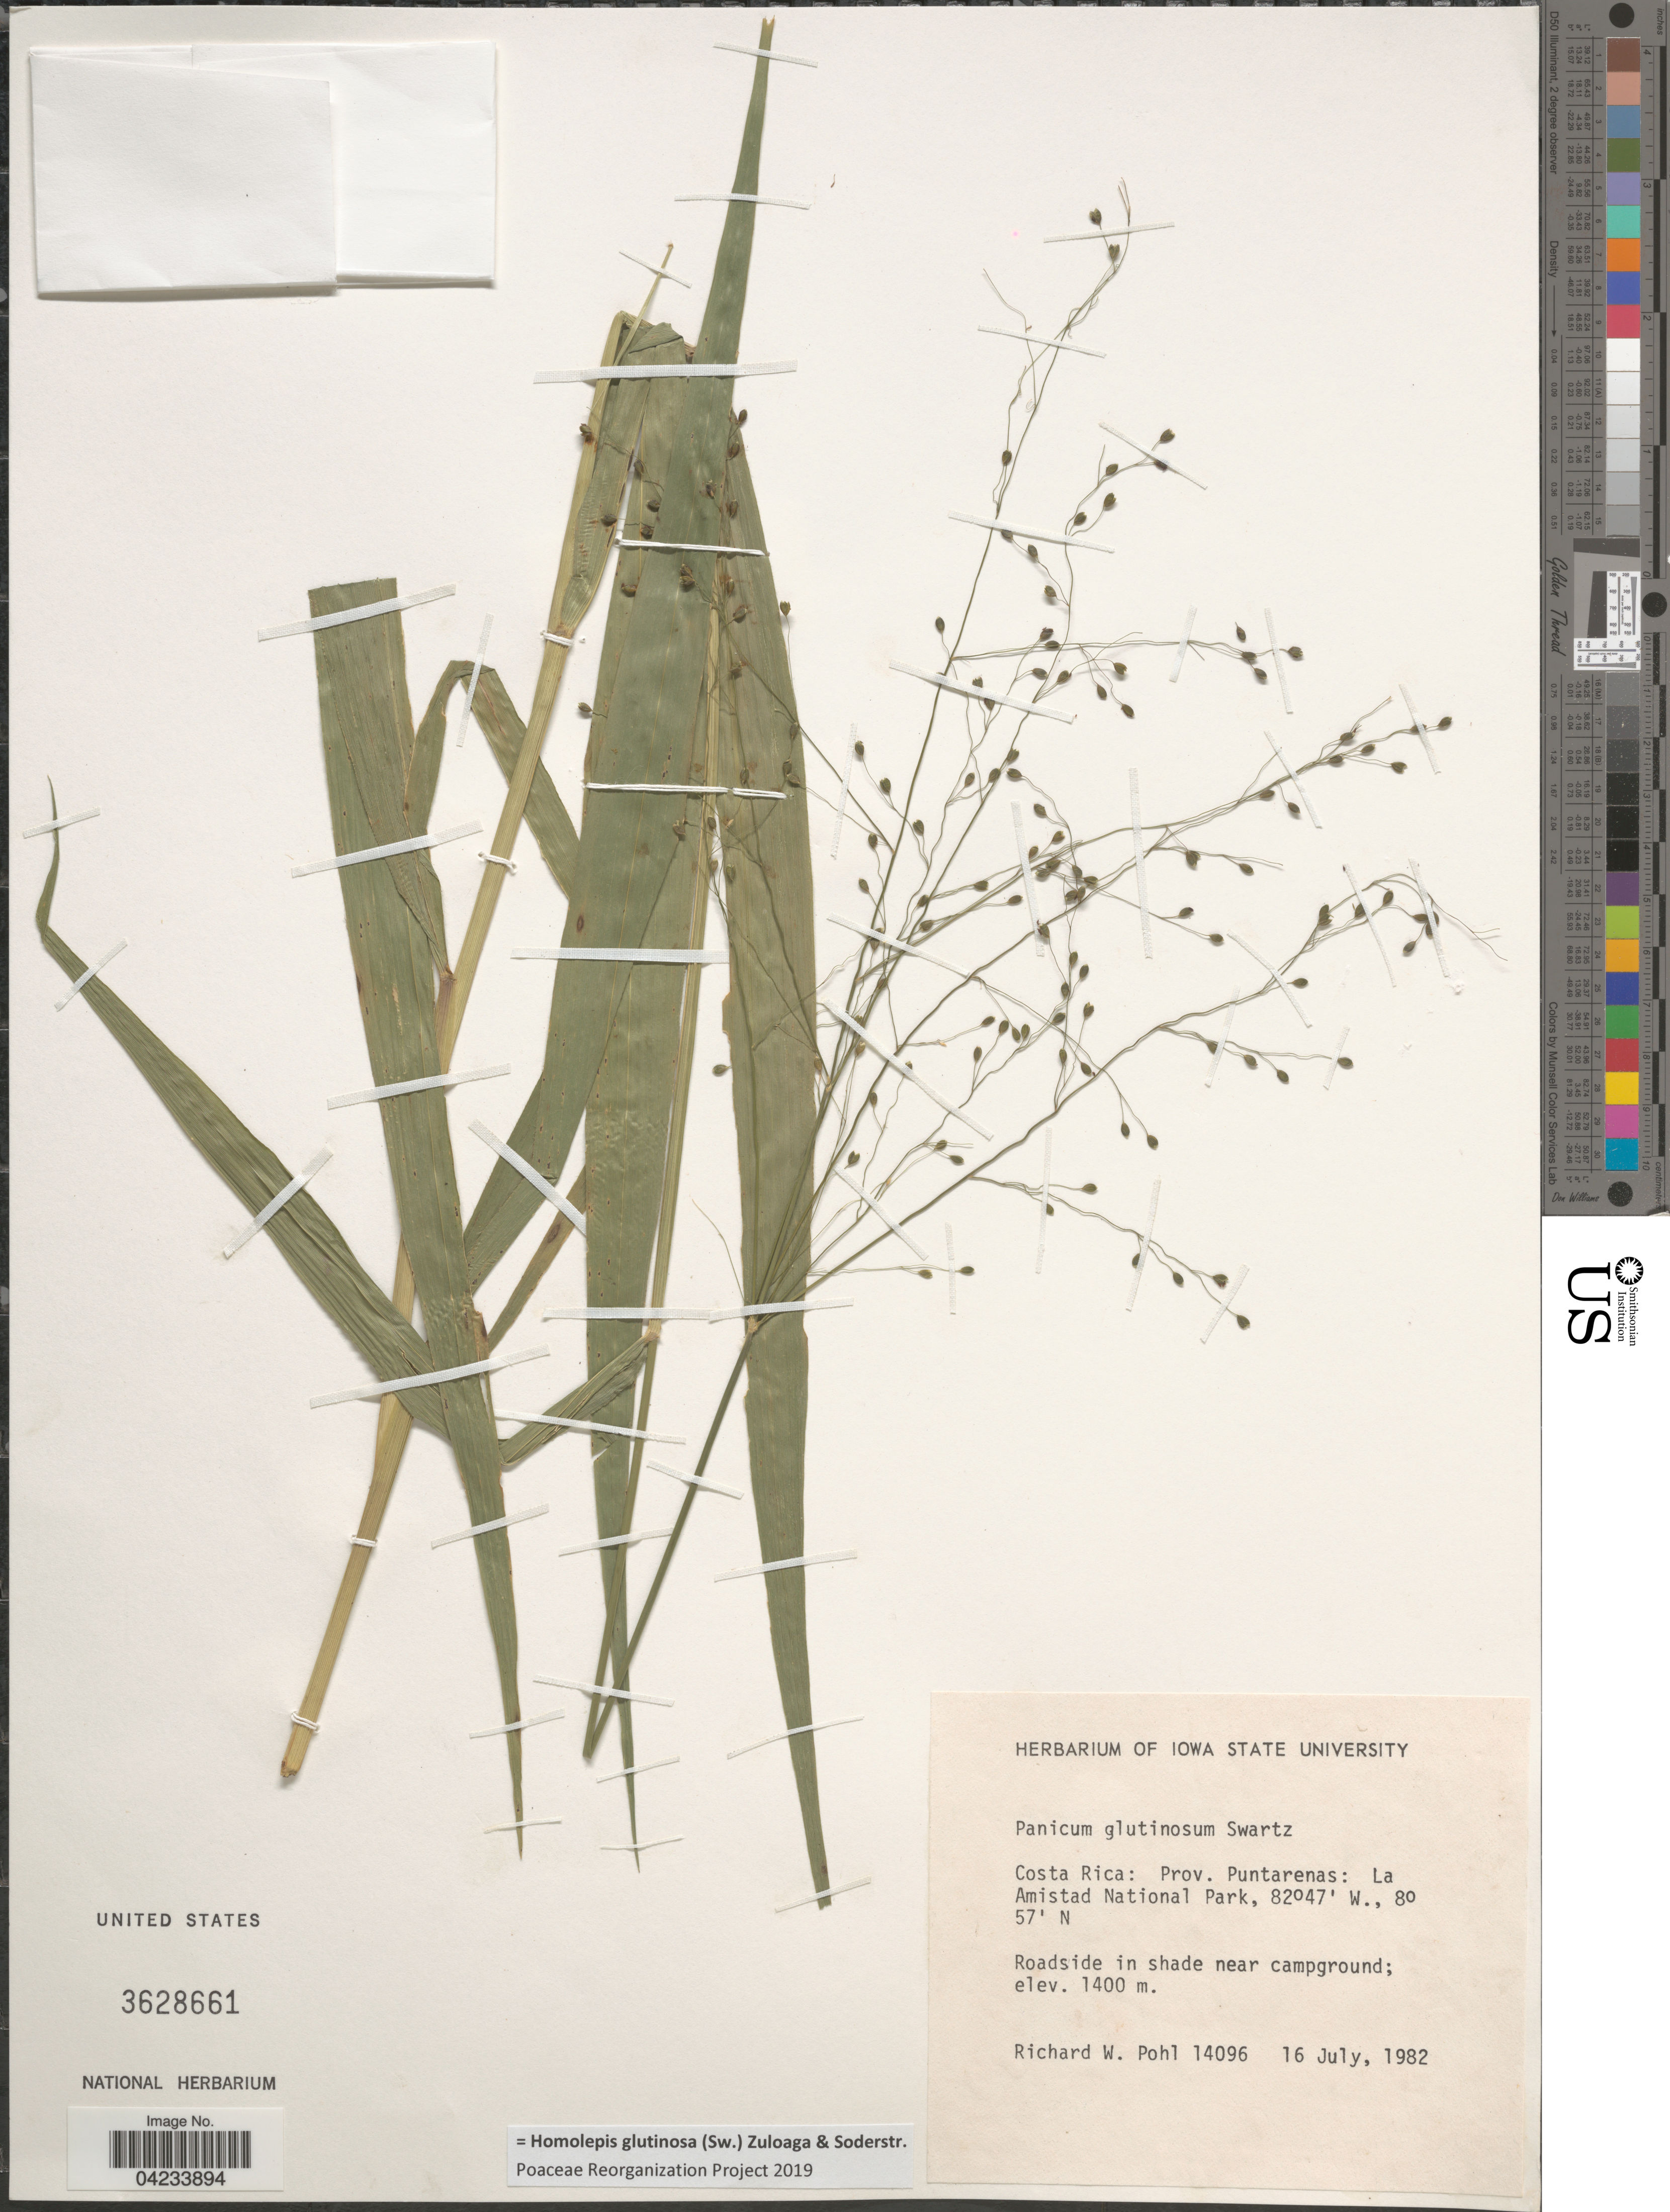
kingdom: Plantae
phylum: Tracheophyta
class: Liliopsida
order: Poales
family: Poaceae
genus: Homolepis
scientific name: Homolepis glutinosa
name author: (Sw.) Zuloaga & Soderstr.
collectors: R. W. Pohl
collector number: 14096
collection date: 1982-07-16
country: Costa Rica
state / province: Puntarenas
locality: Prov. Puntarenas: La Amistad National Park. Roadside in shade near campground.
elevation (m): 1400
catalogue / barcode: US 3628661